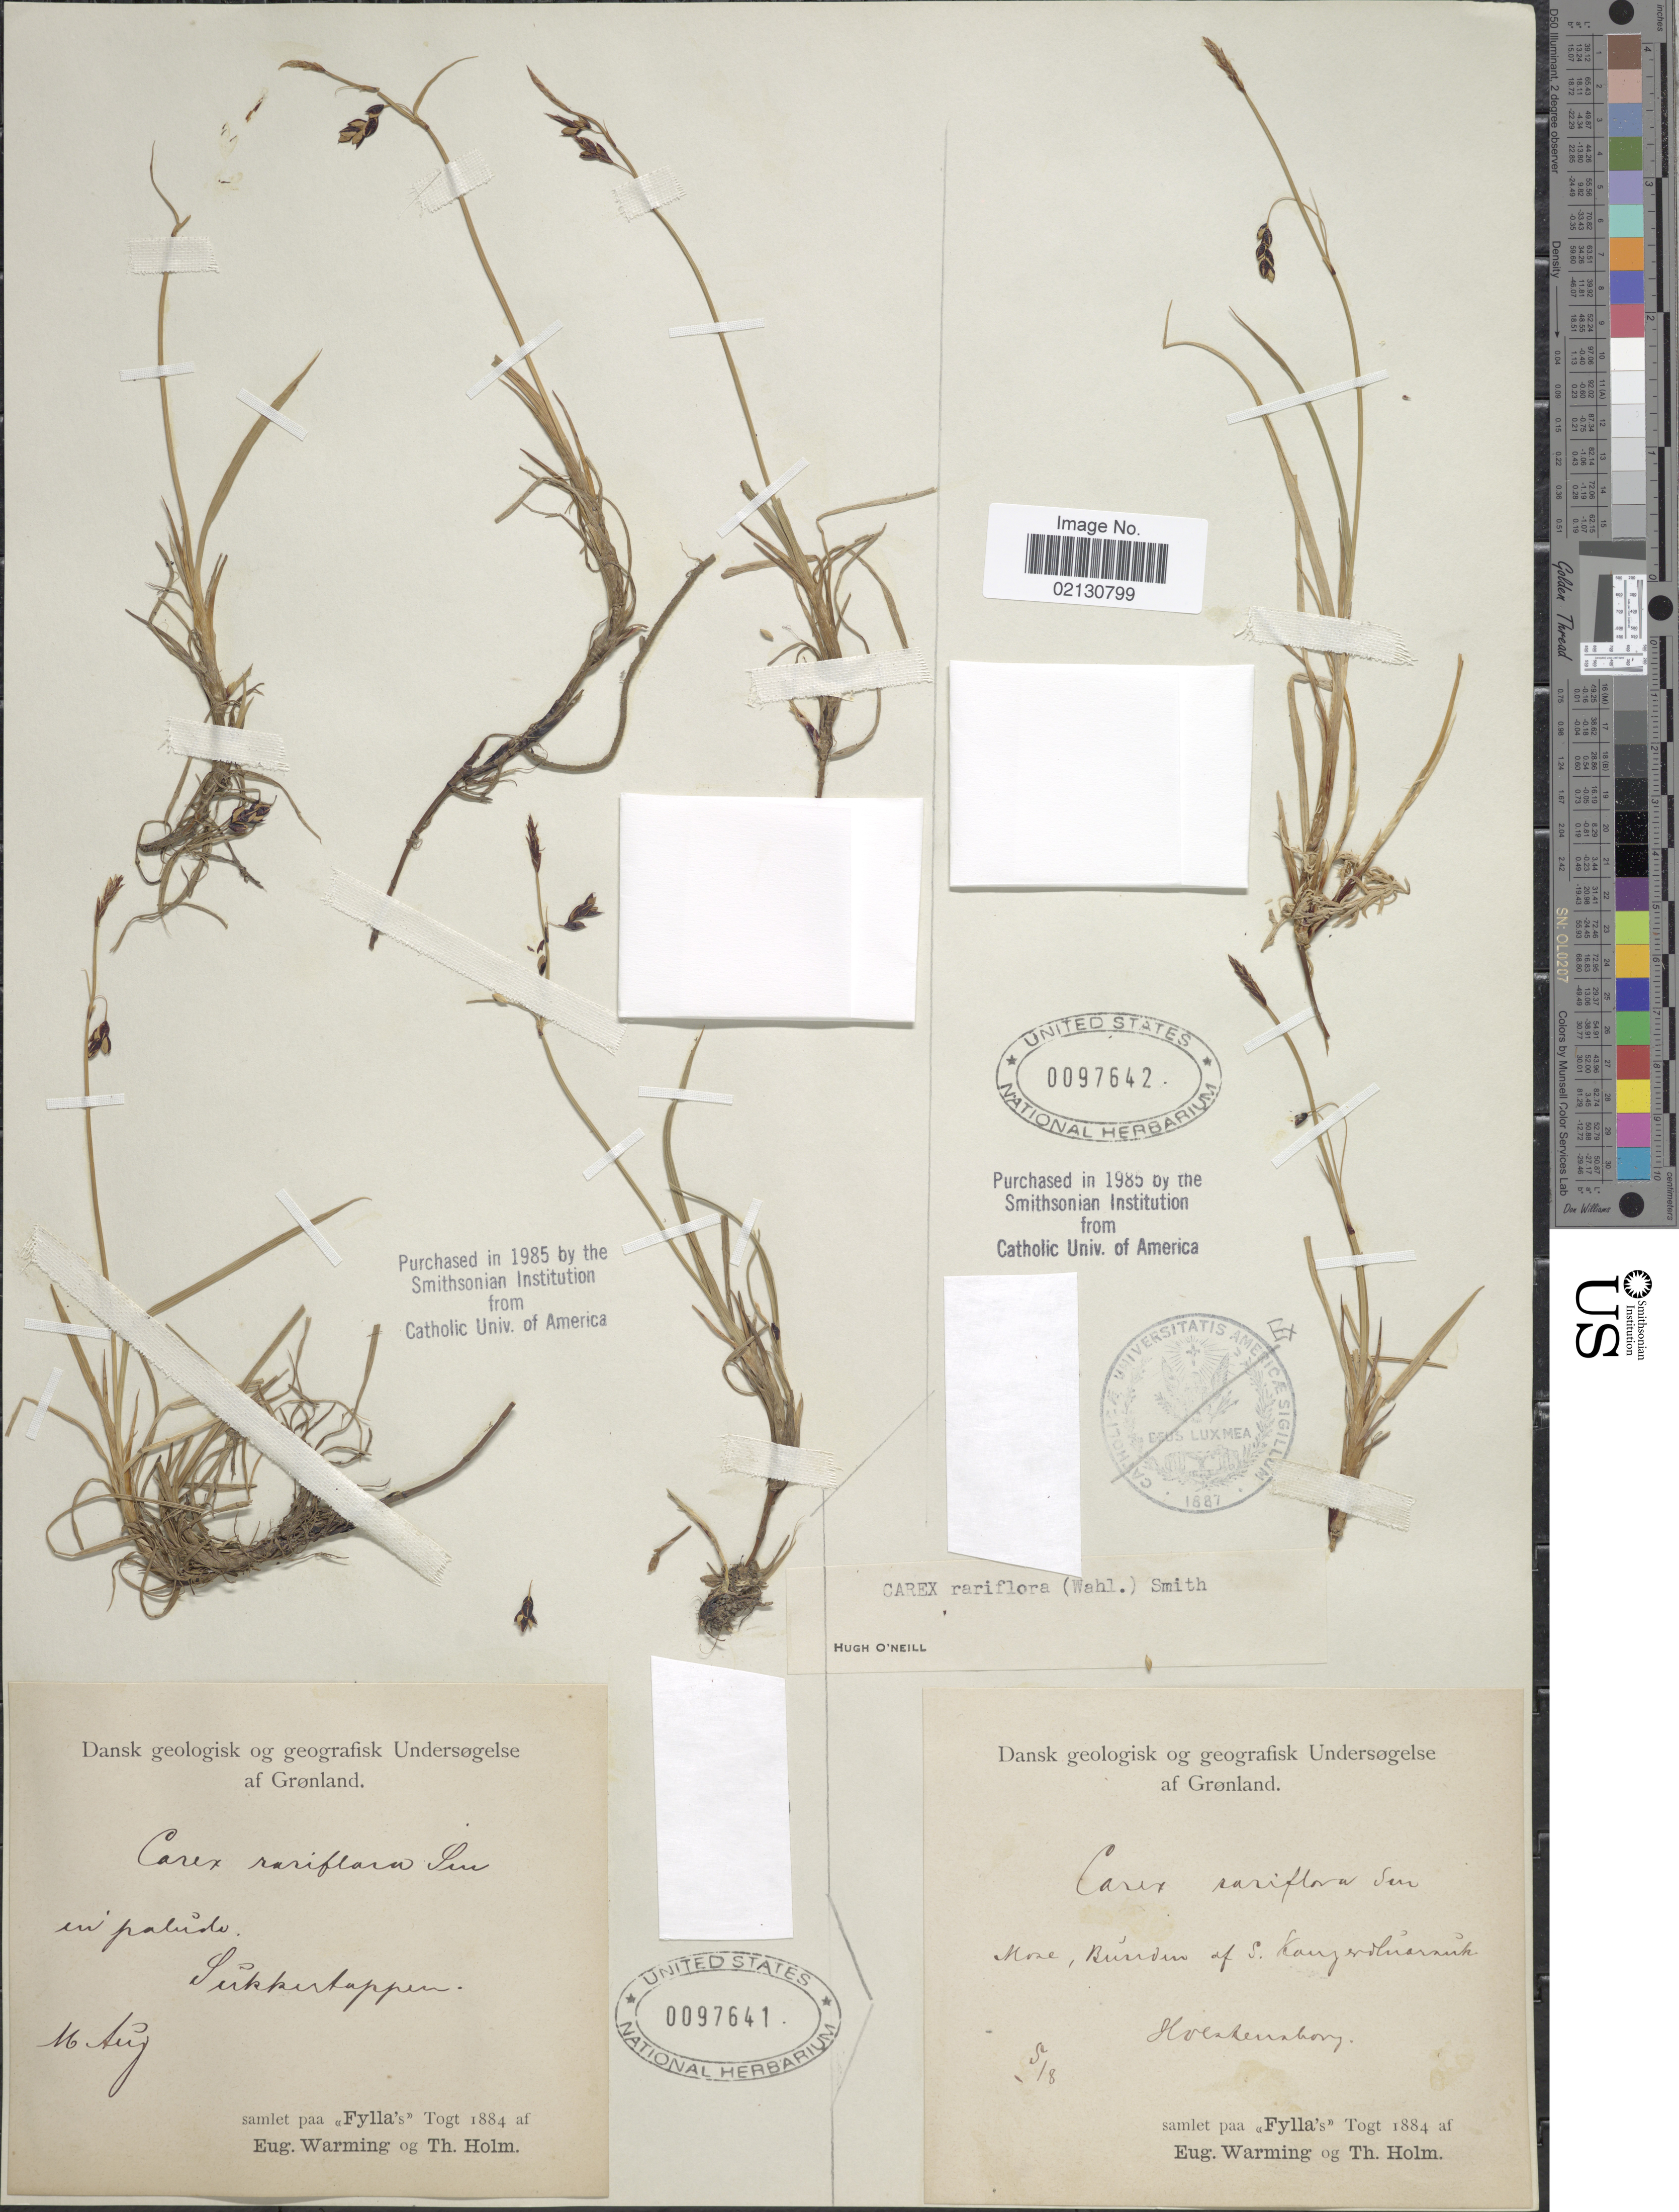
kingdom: Plantae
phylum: Tracheophyta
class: Liliopsida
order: Poales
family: Cyperaceae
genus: Carex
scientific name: Carex rariflora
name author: (Wahlenb.) Sm.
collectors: E. Warming & T. Holm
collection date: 1884-08-11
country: Greenland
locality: Dansk geologisk og geografisk Underøgelse af Grønland, samlet paa Fylla's Togt. In paludo, Sukkertoppen.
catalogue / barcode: US 97641-2